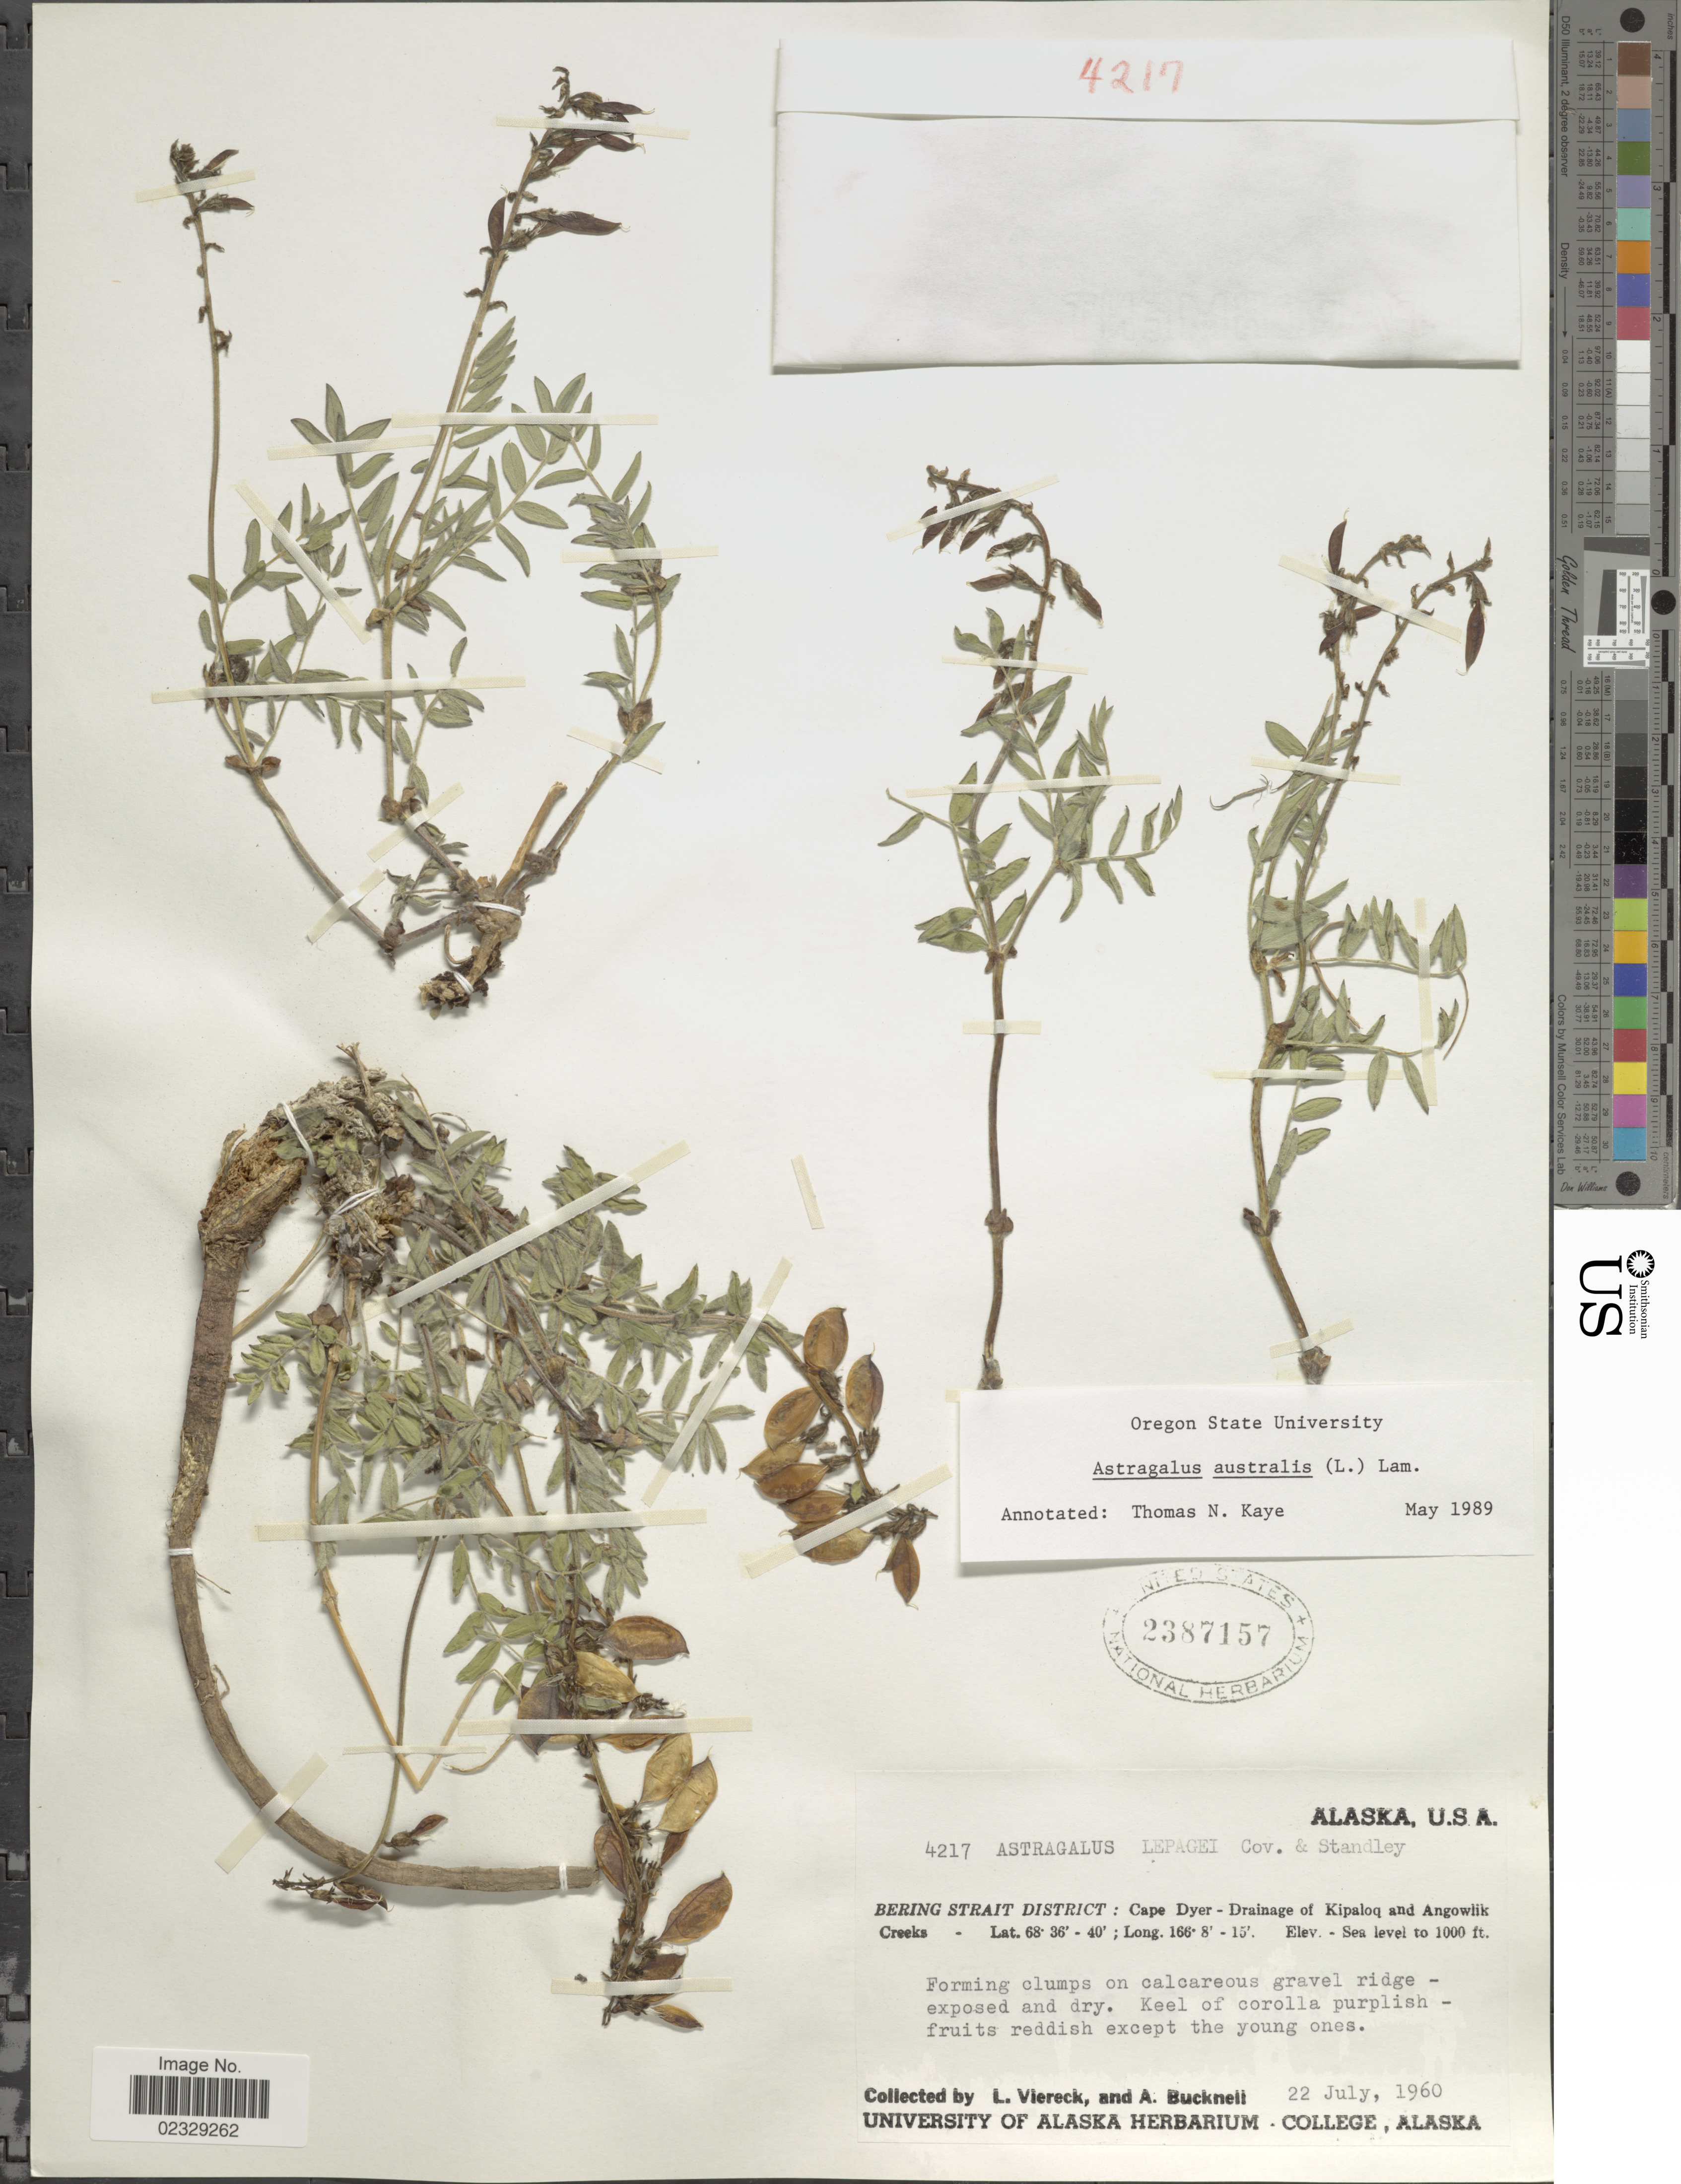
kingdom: Plantae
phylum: Tracheophyta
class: Magnoliopsida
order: Fabales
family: Fabaceae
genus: Astragalus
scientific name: Astragalus australis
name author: (L.) Lam.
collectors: L. Viereck & A. Bucknell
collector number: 4217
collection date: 1960-07-22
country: United States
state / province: Alaska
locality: Bering Strait District: Cape Dyer - Drainage of Kipaloq and Angowlik Creek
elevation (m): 30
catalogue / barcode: US 2387157